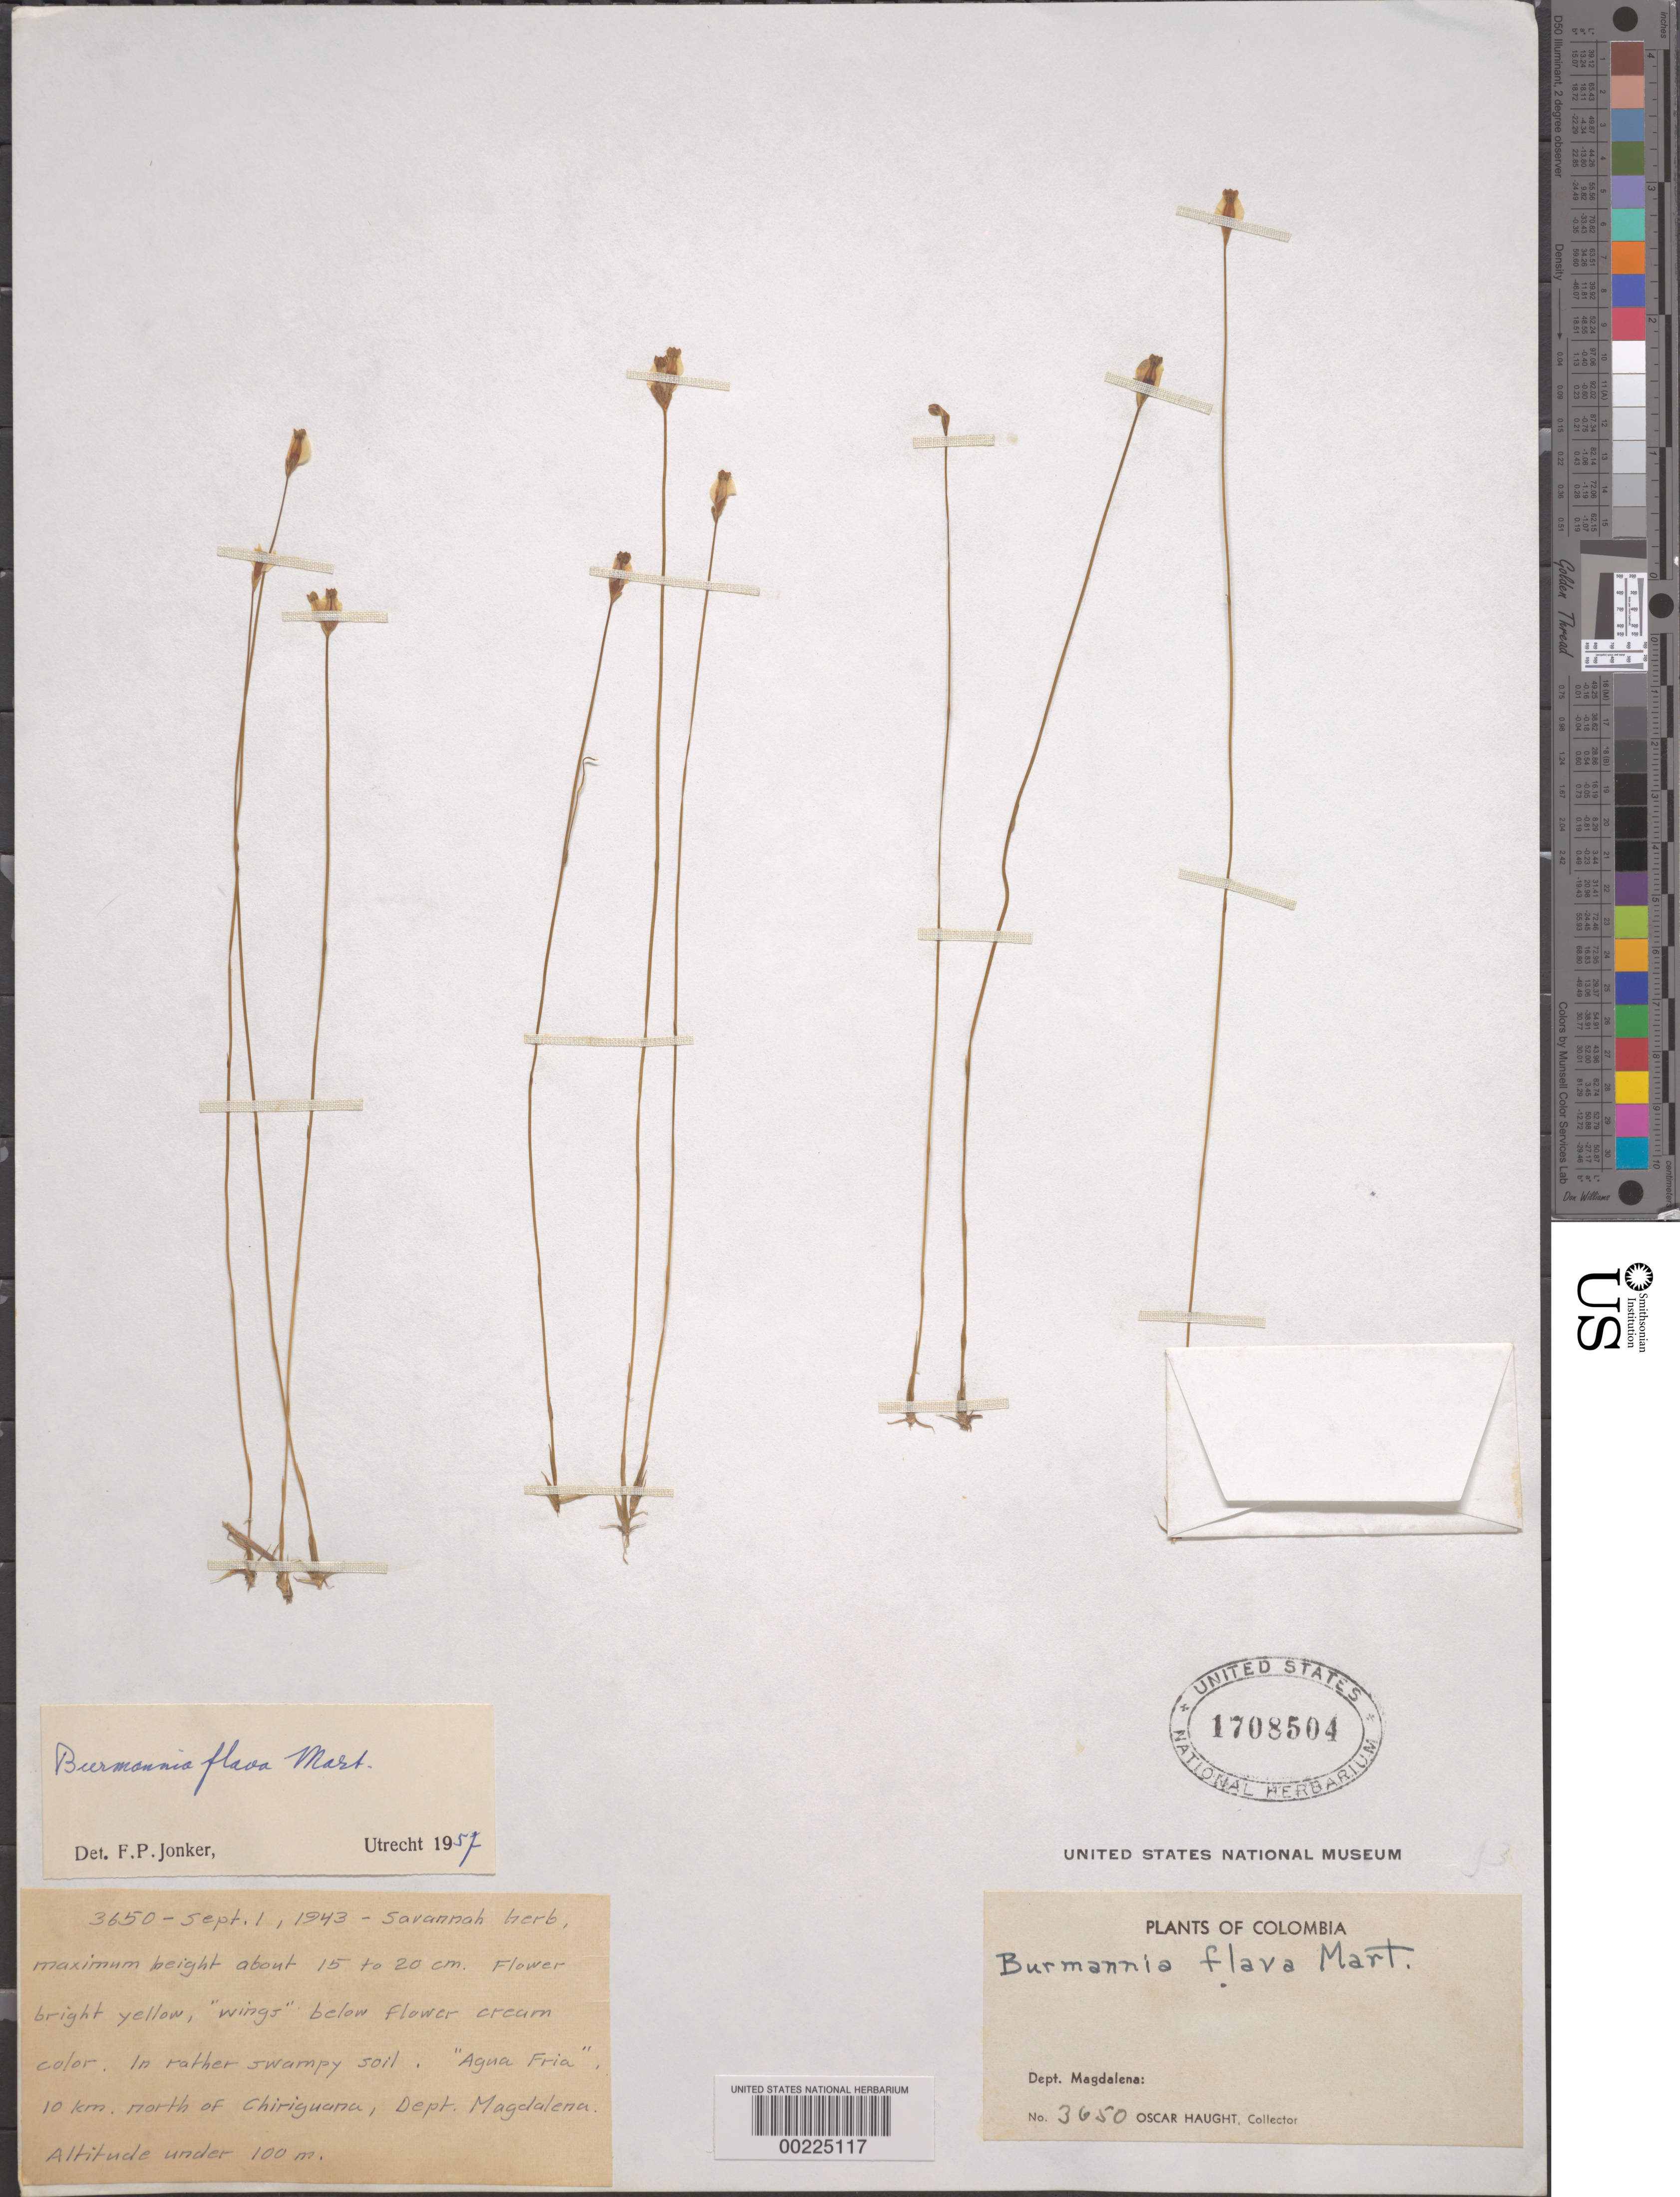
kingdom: Plantae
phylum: Tracheophyta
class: Liliopsida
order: Dioscoreales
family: Burmanniaceae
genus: Burmannia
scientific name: Burmannia flava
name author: Mart.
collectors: O. L. Haught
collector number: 3650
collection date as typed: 01 Sep 1943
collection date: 1943-09-01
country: Colombia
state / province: Magdalena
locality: "agua fria", 10 km, N of chiriguana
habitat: Rather swampy soil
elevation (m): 100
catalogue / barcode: US 1708504